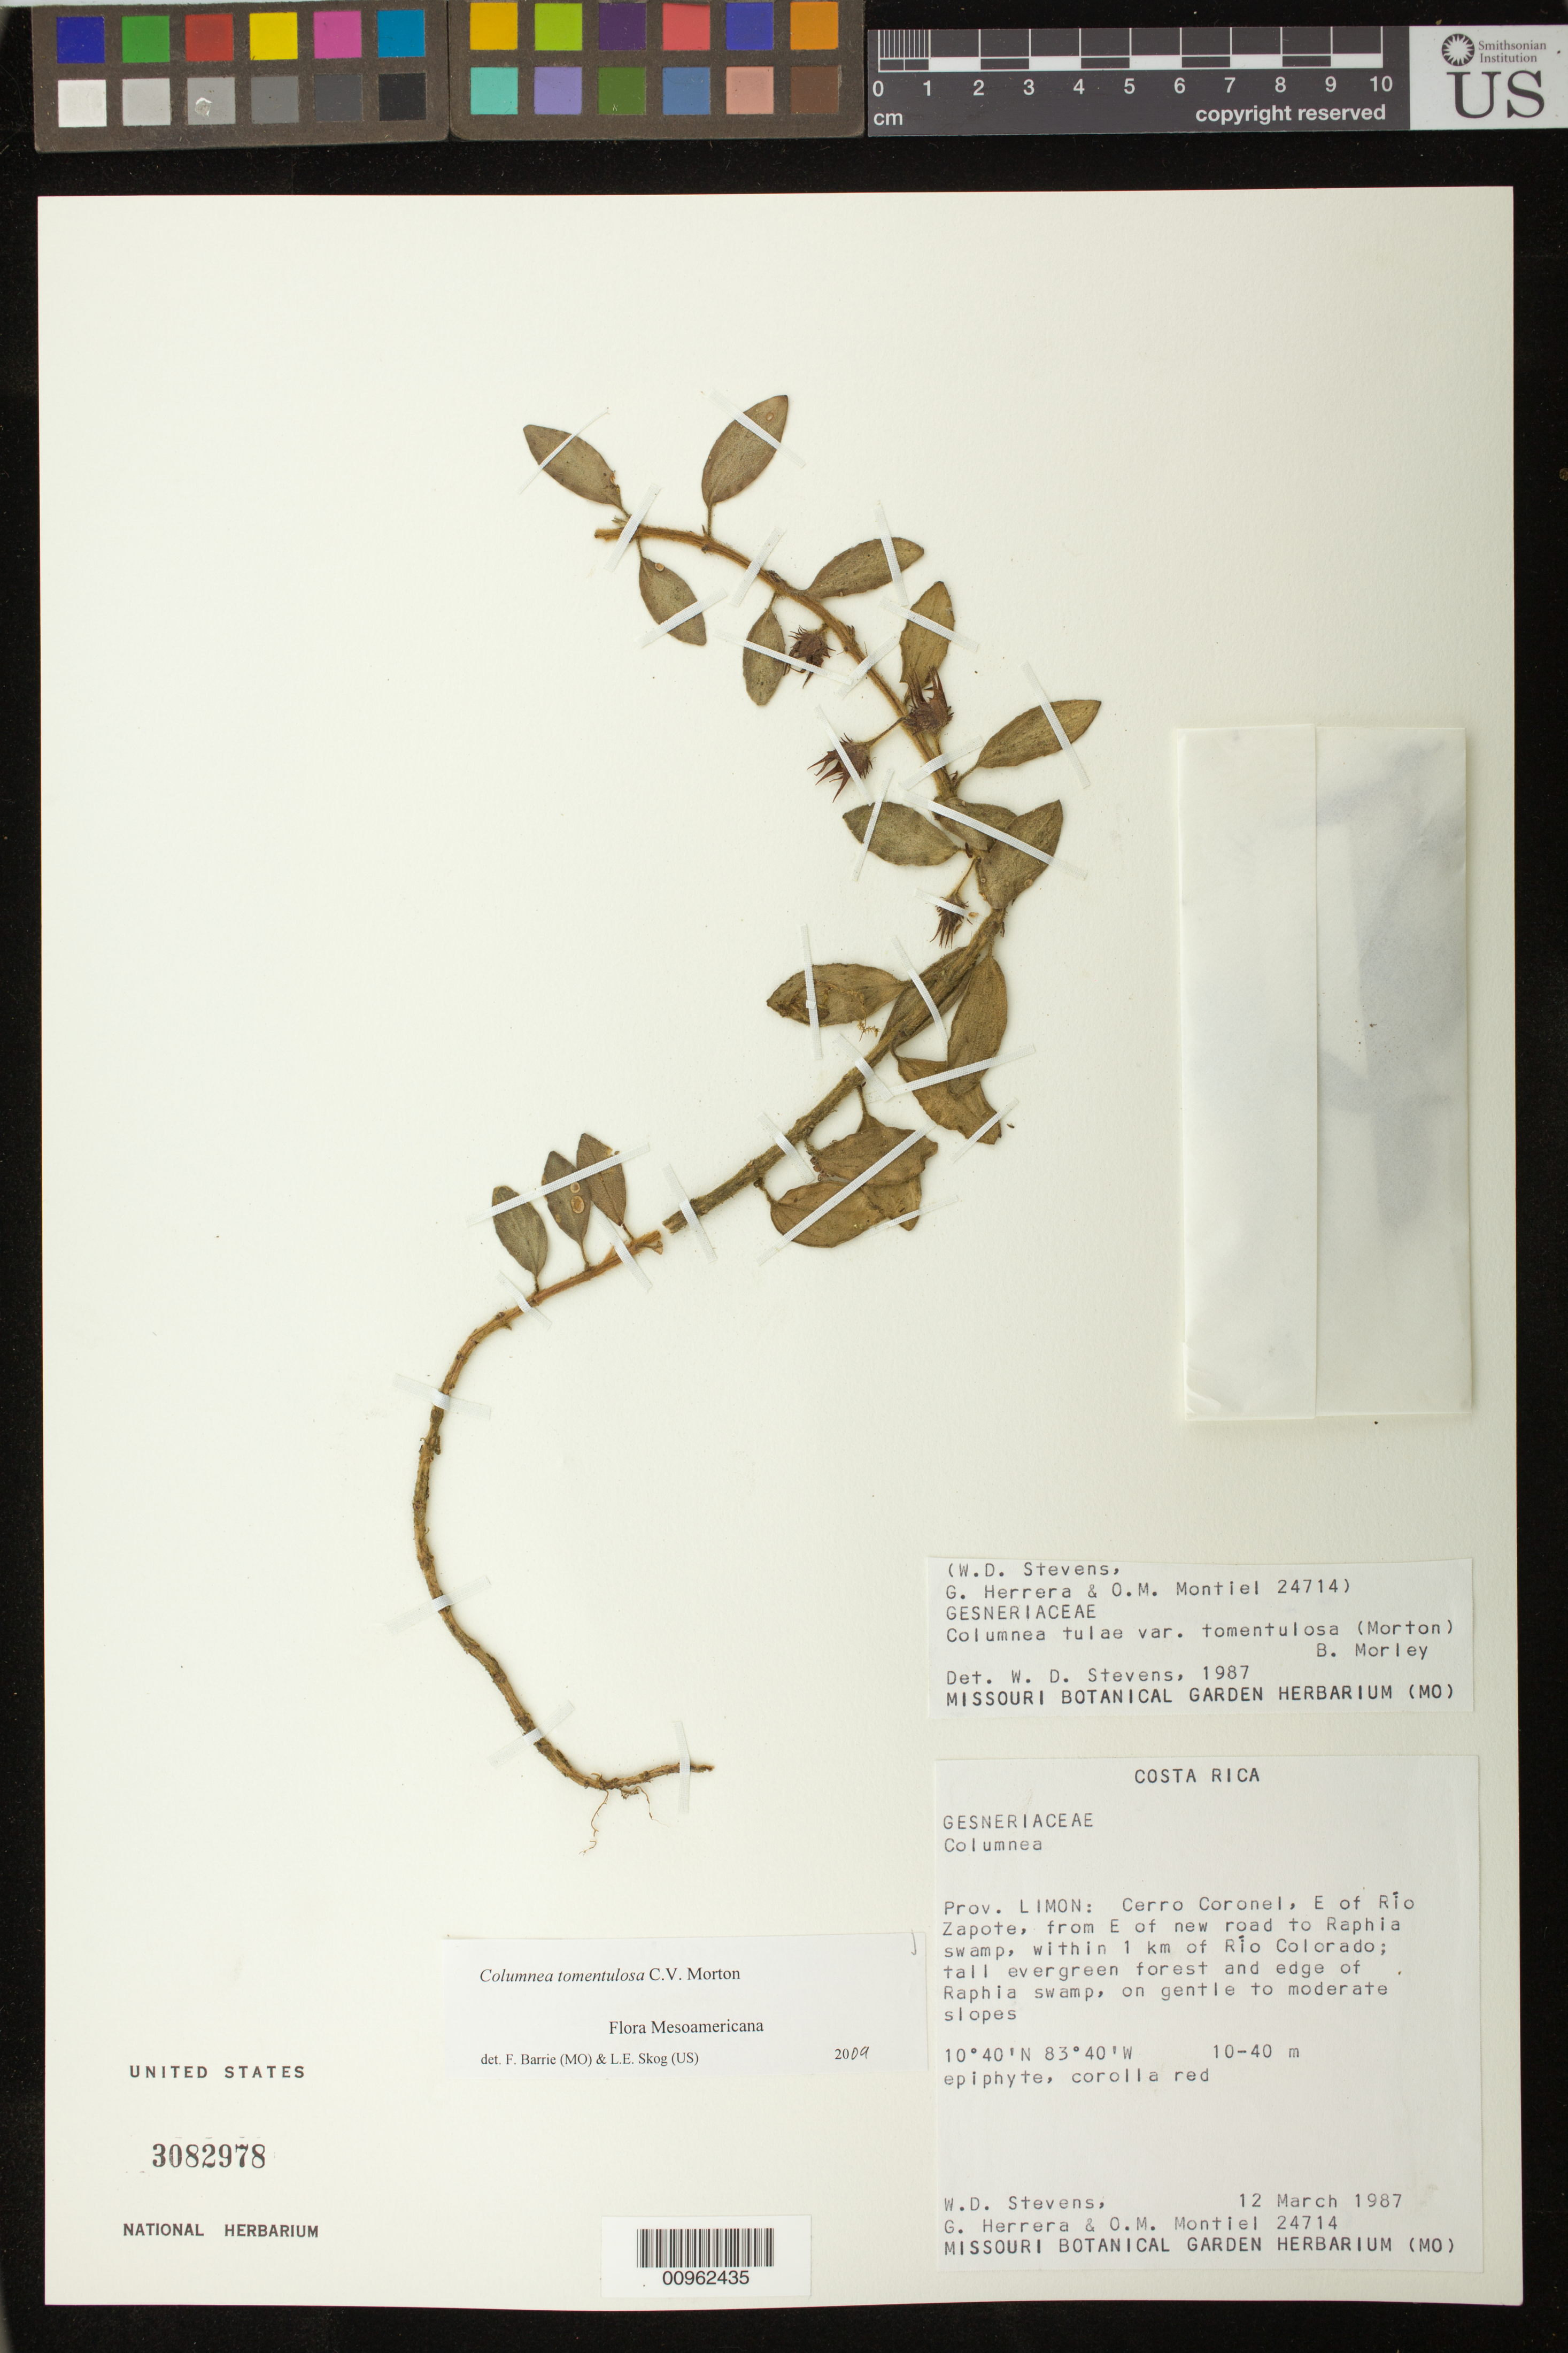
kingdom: Plantae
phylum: Tracheophyta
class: Magnoliopsida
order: Lamiales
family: Gesneriaceae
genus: Columnea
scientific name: Columnea tomentulosa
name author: C.V. Morton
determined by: Barrie, F. R.; Skog, Laurence E.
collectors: W. D. Stevens, G. Herrera & O. Montiel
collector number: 24714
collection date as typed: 12 Mar 1987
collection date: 1987-03-12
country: Costa Rica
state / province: Limón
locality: Cerro Coronel, E of Rio Zapote, from E of new road to Raphia swamp, within 1 km of Rio Colorado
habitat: tall evergreen forest and edge of Raphia swamp on gentle to moderate slopes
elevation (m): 10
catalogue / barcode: US 3082978